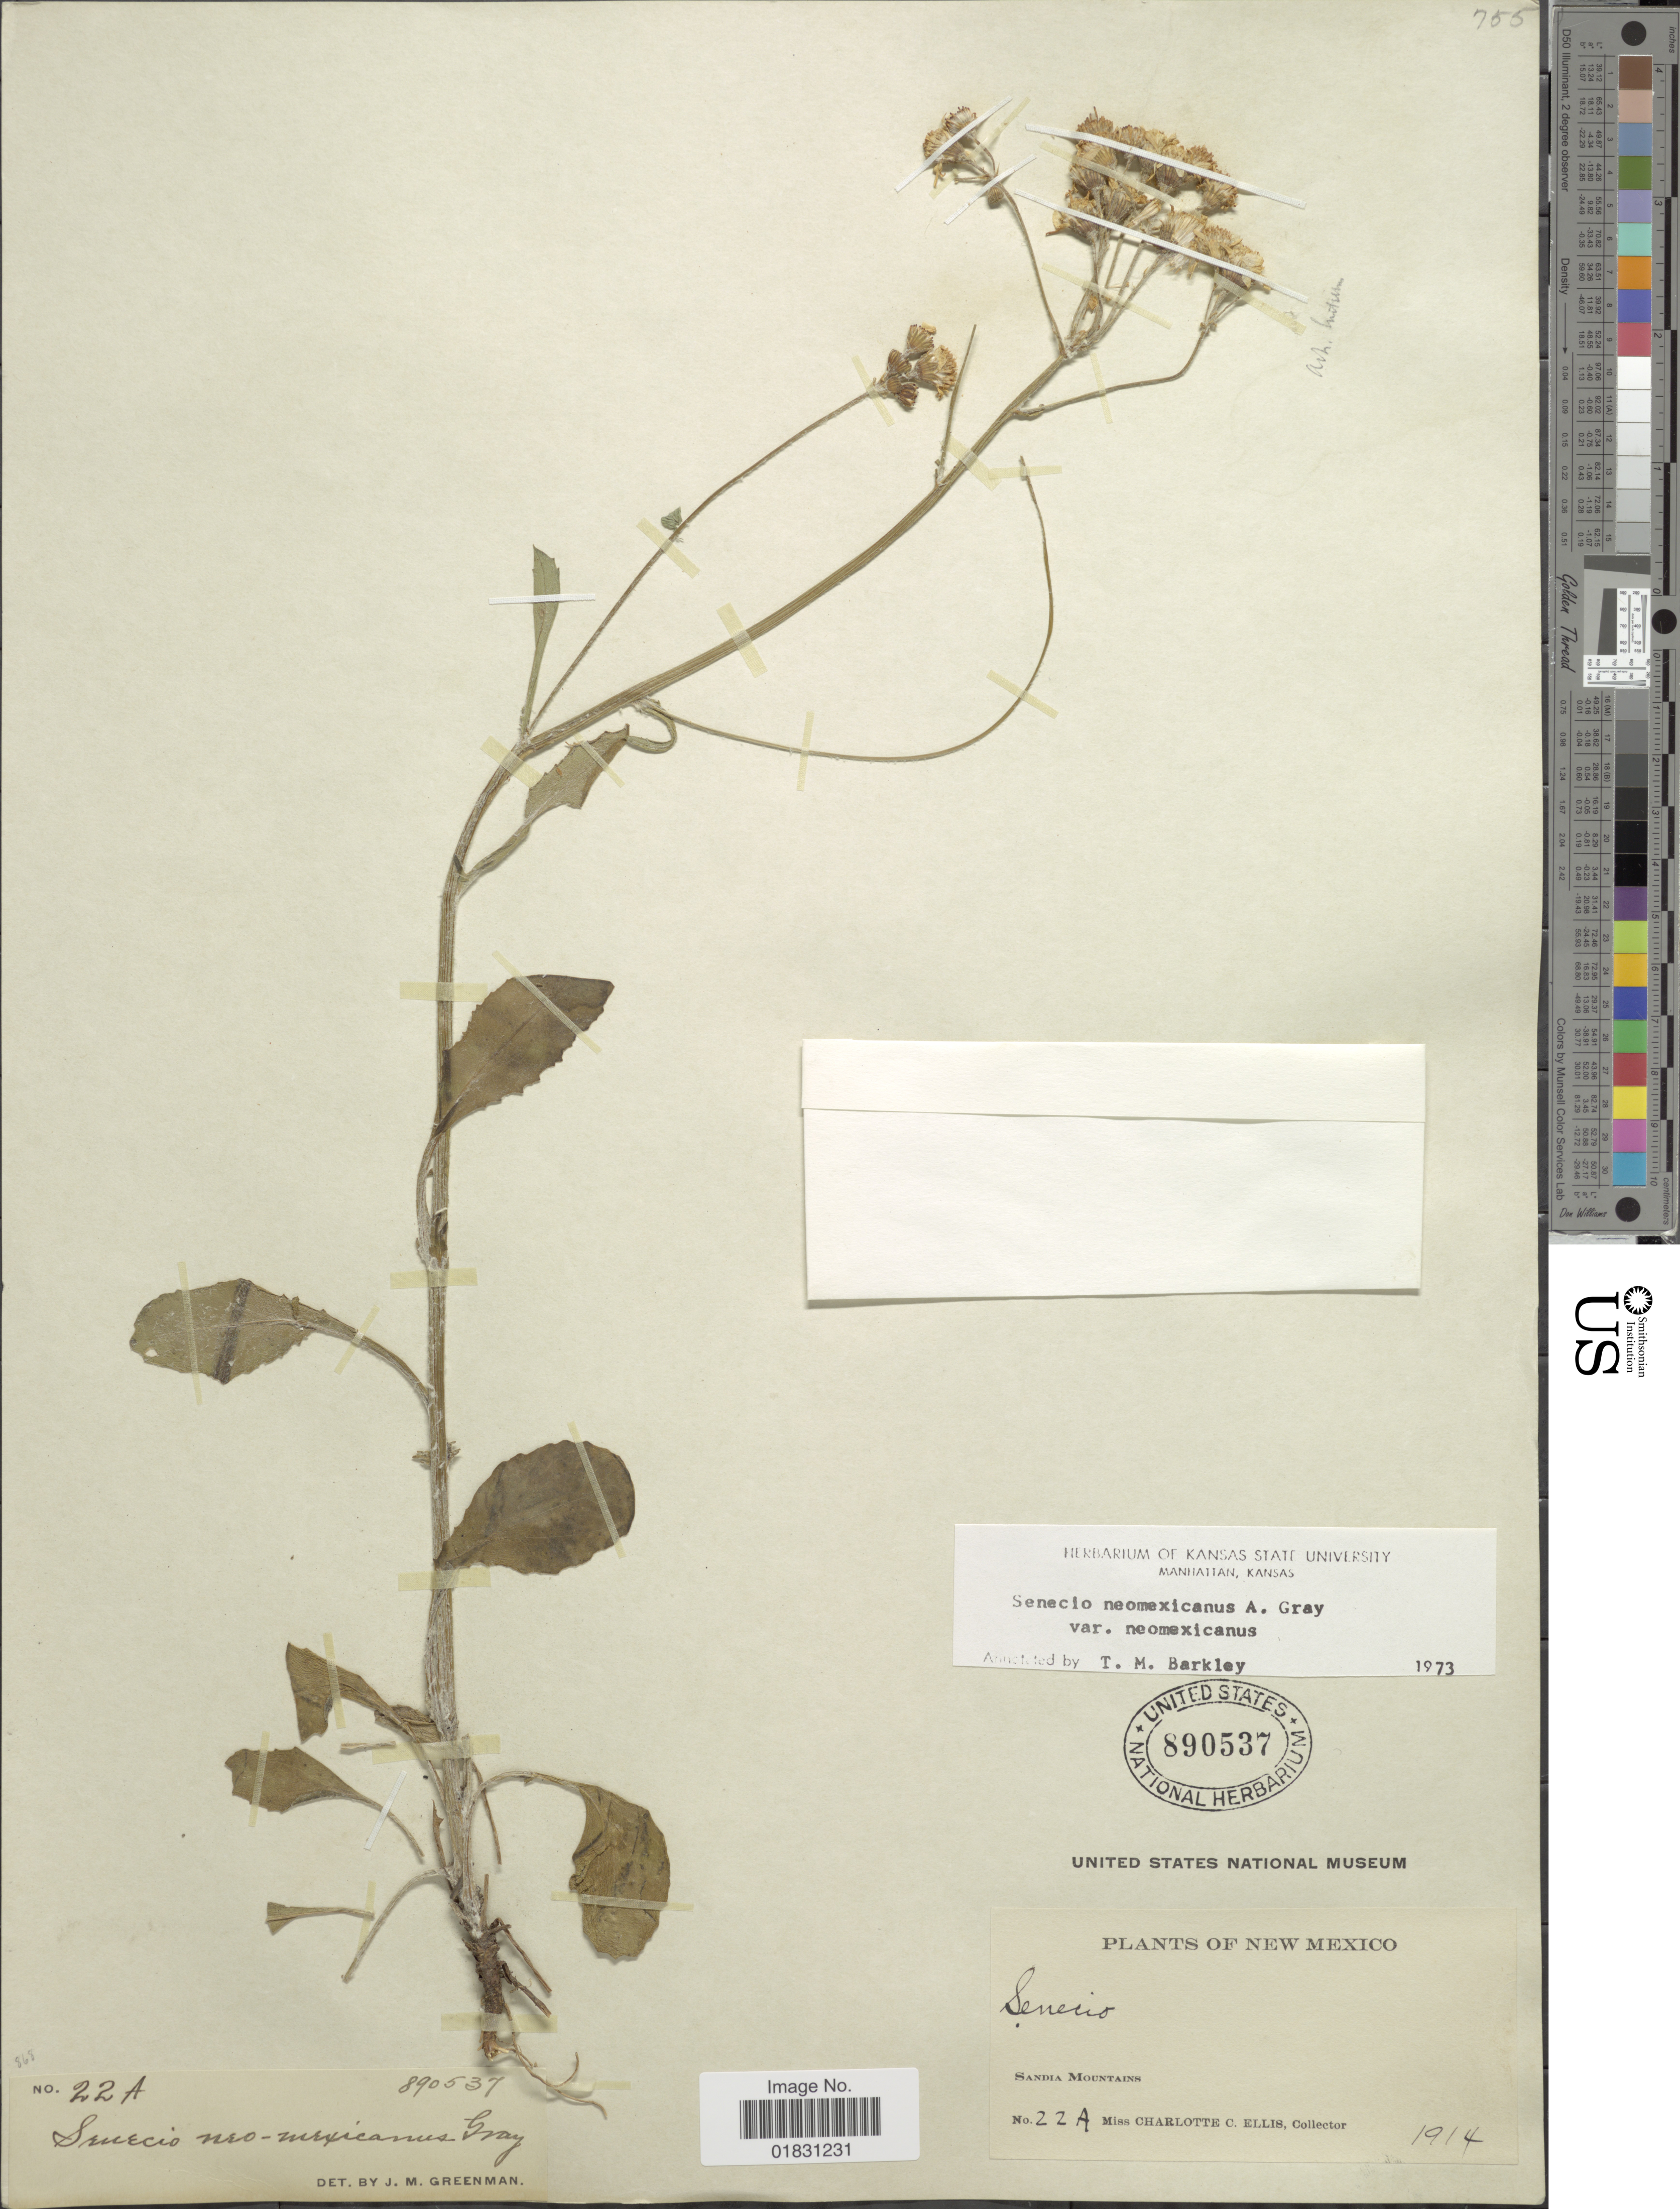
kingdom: Plantae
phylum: Tracheophyta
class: Magnoliopsida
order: Asterales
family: Asteraceae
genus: Packera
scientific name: Packera neomexicana var. neomexicana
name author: (A. Gray) W.A. Weber & Á. Löve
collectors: C. C. Ellis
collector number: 22A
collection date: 1914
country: United States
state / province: New Mexico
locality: Sandia Mountains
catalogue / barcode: US 890537